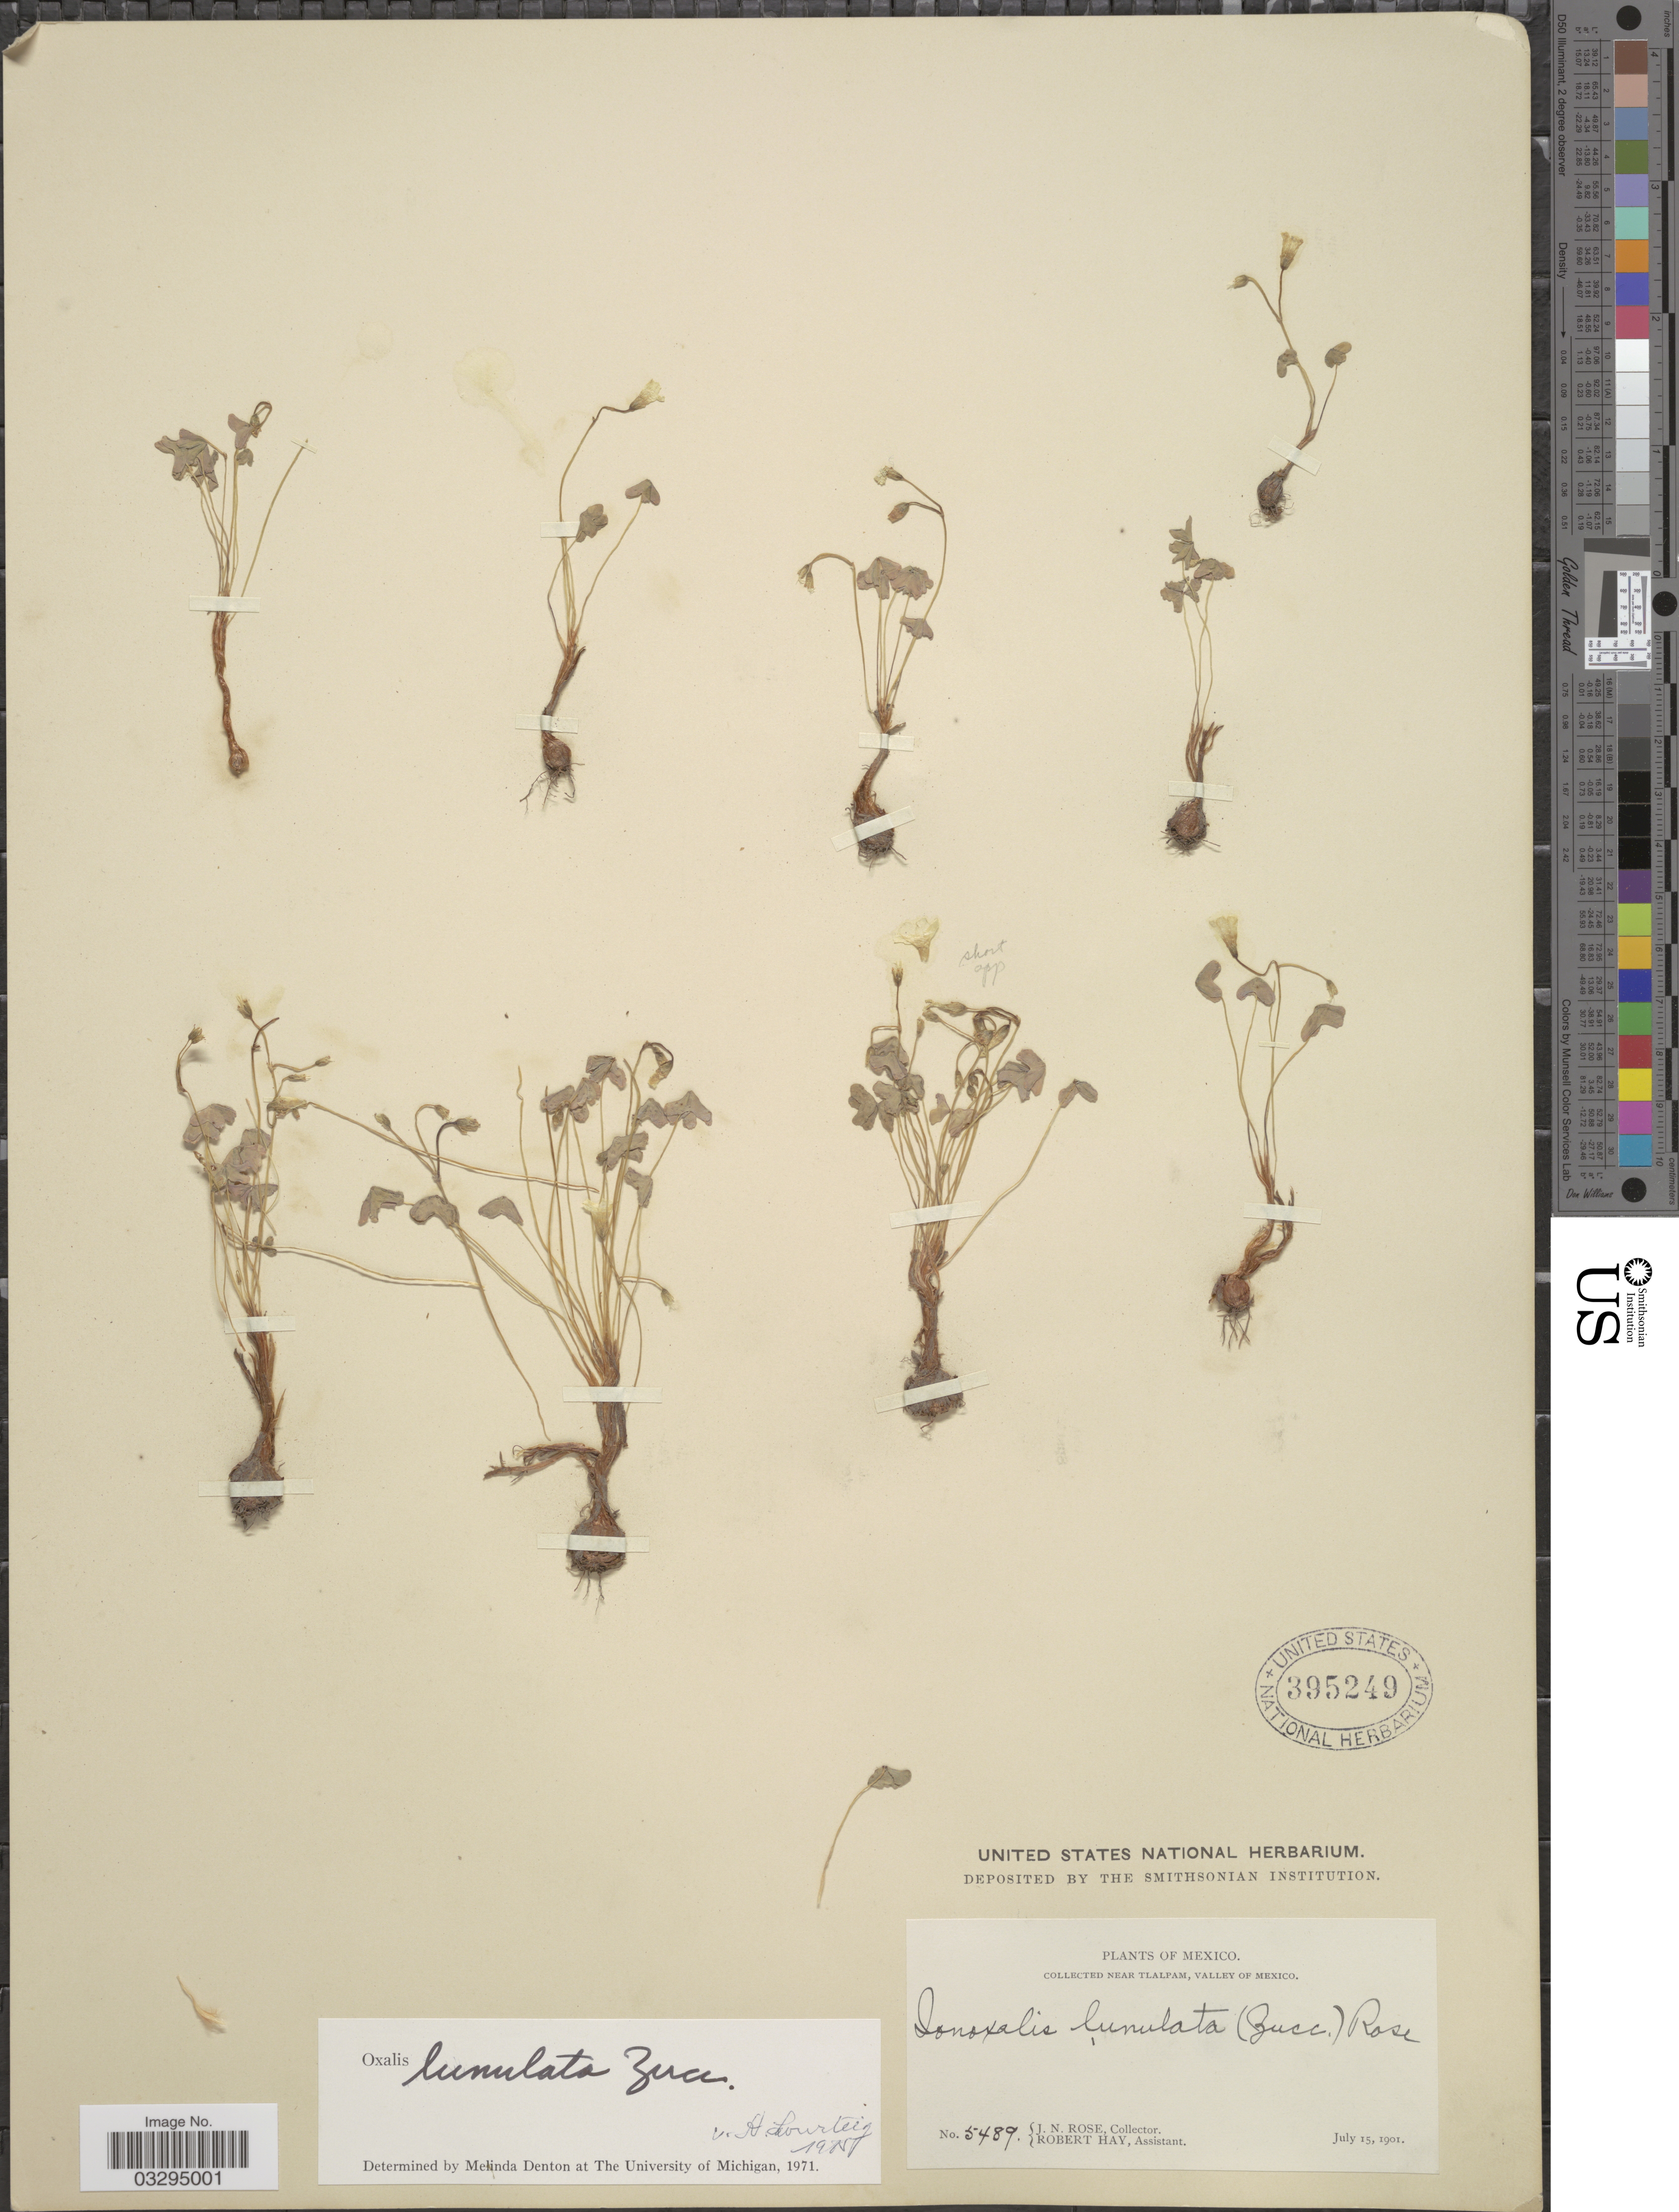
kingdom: Plantae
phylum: Tracheophyta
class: Magnoliopsida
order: Oxalidales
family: Oxalidaceae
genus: Oxalis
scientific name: Oxalis lunulata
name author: Zucc.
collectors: J. N. Rose & R. Hay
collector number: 5489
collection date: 1901-07-15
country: Mexico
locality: Collected near Tlalpam, Valley of Mexico.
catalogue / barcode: US 395249